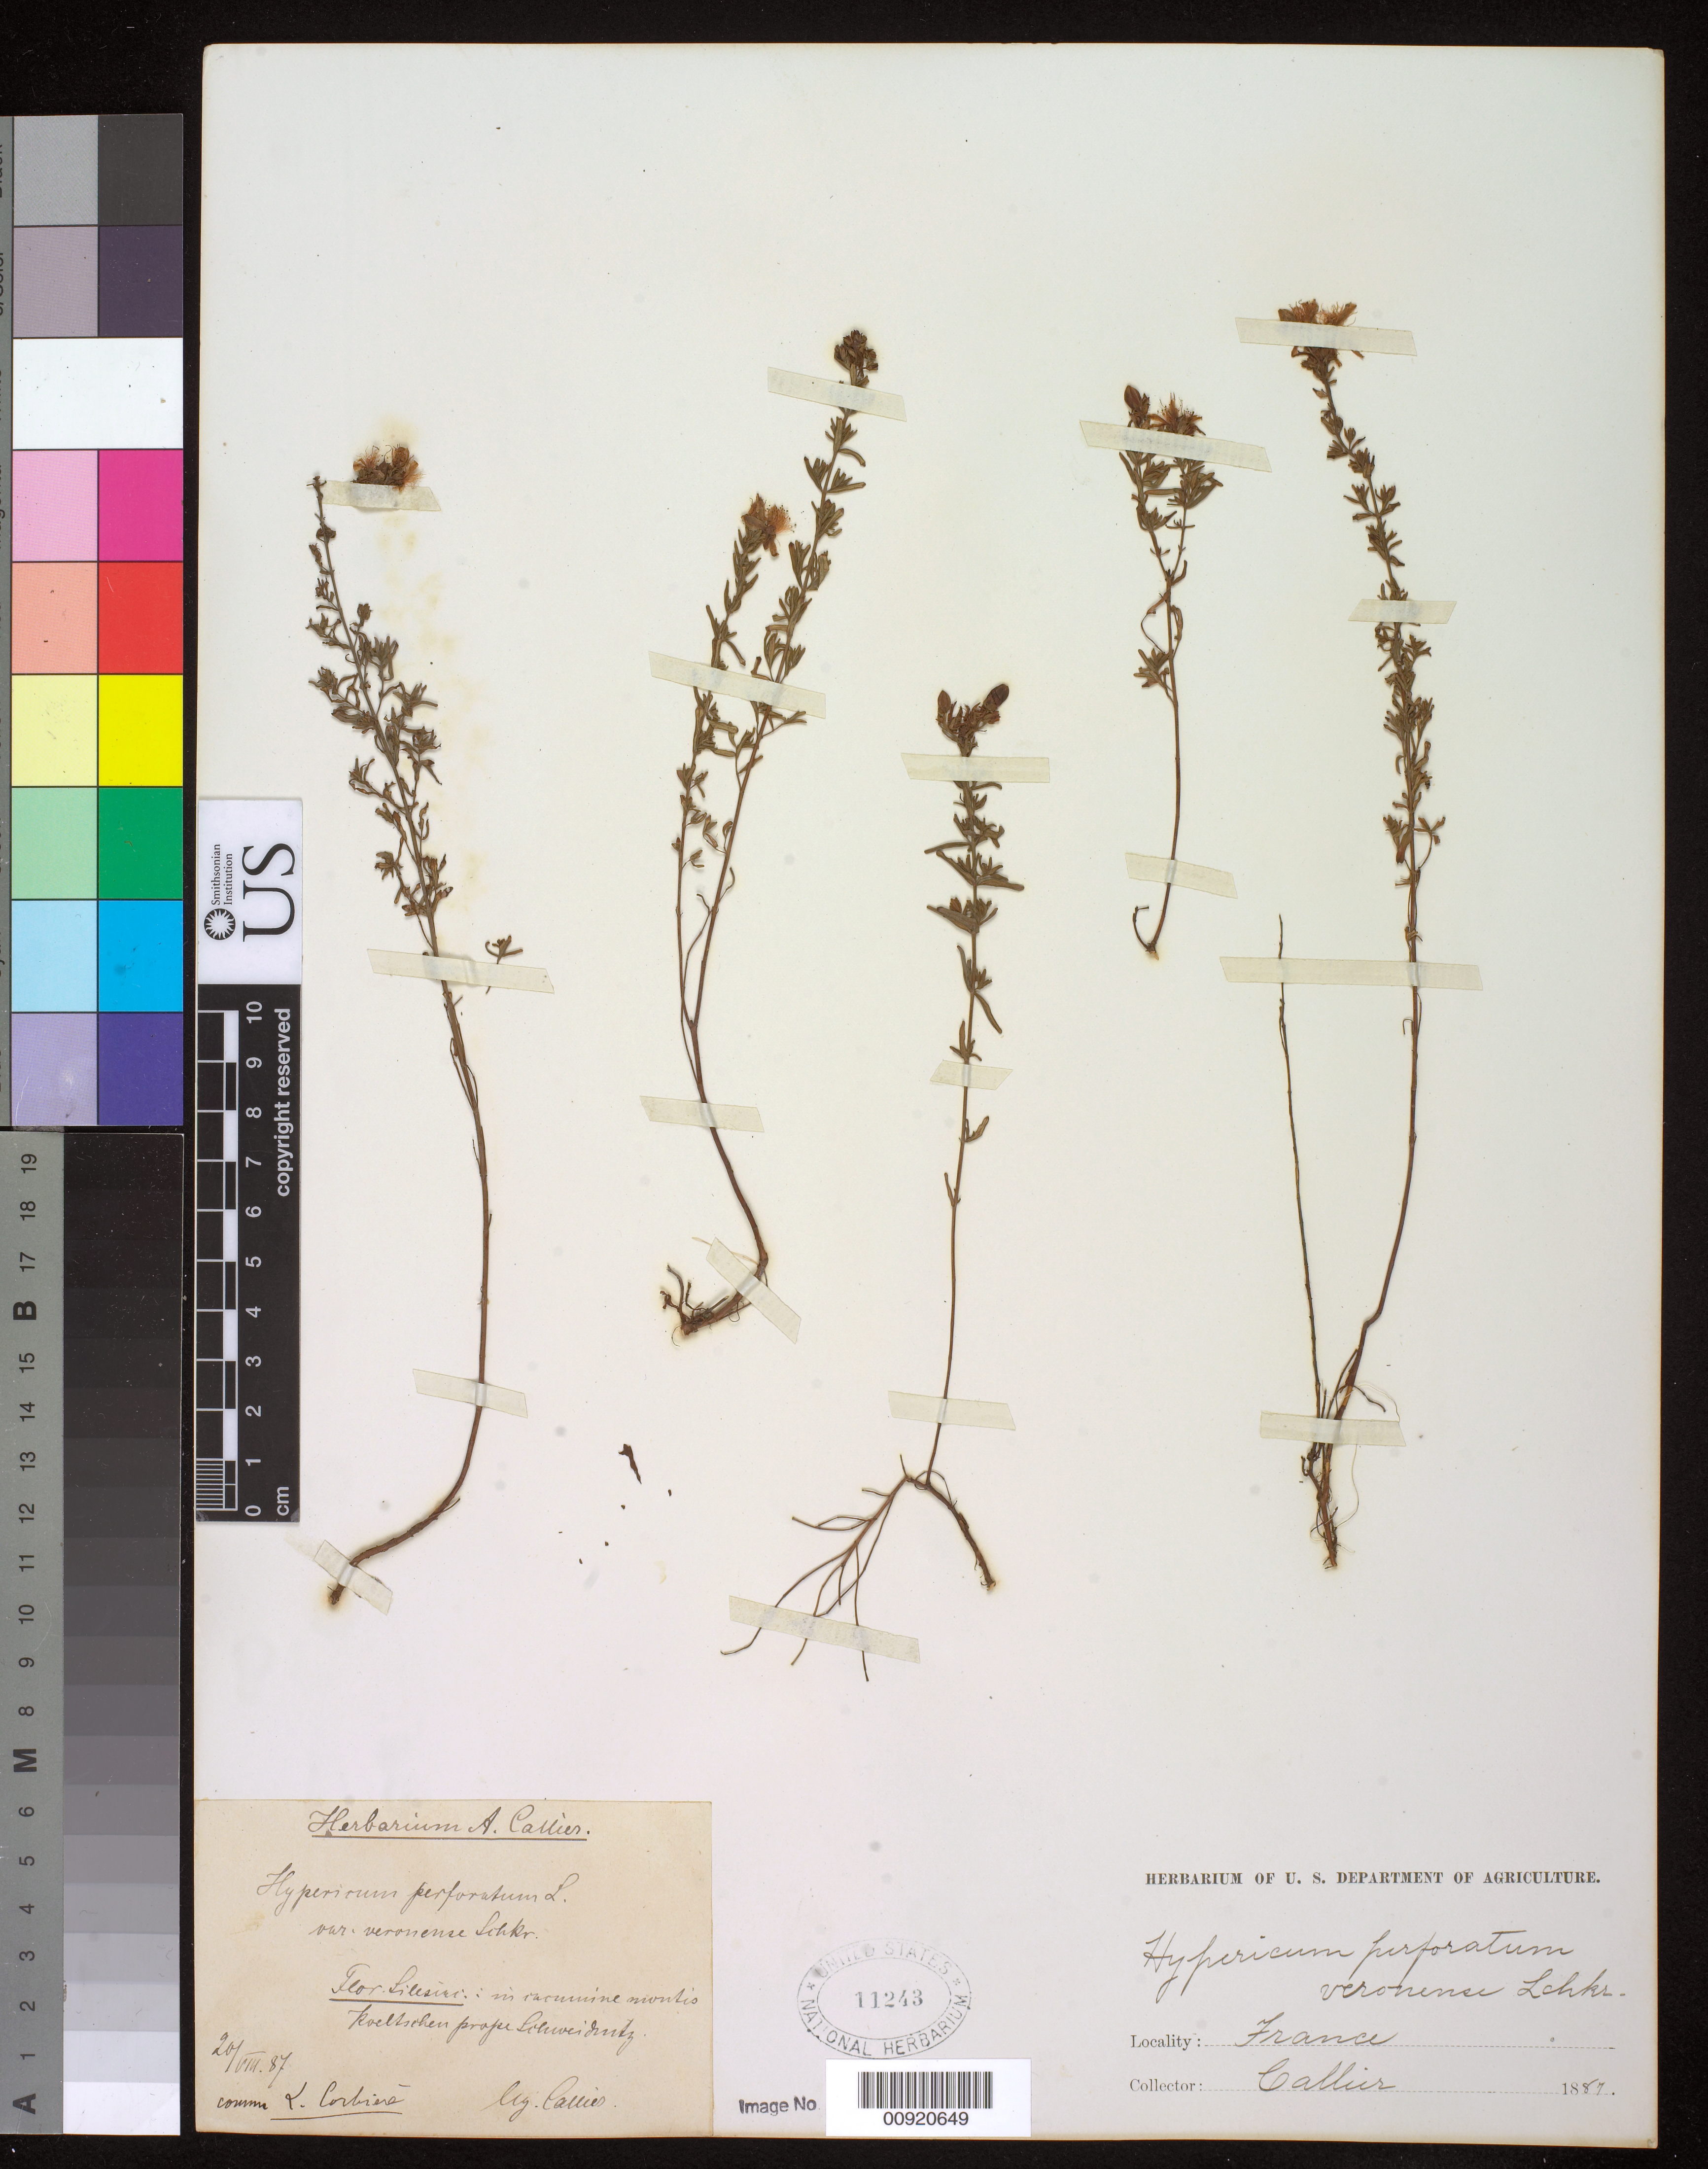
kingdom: Plantae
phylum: Tracheophyta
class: Magnoliopsida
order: Malpighiales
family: Hypericaceae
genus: Hypericum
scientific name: Hypericum perforatum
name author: L.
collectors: C. A. Callier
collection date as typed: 20 Aug 1884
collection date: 1884-08-20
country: France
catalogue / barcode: US 11243